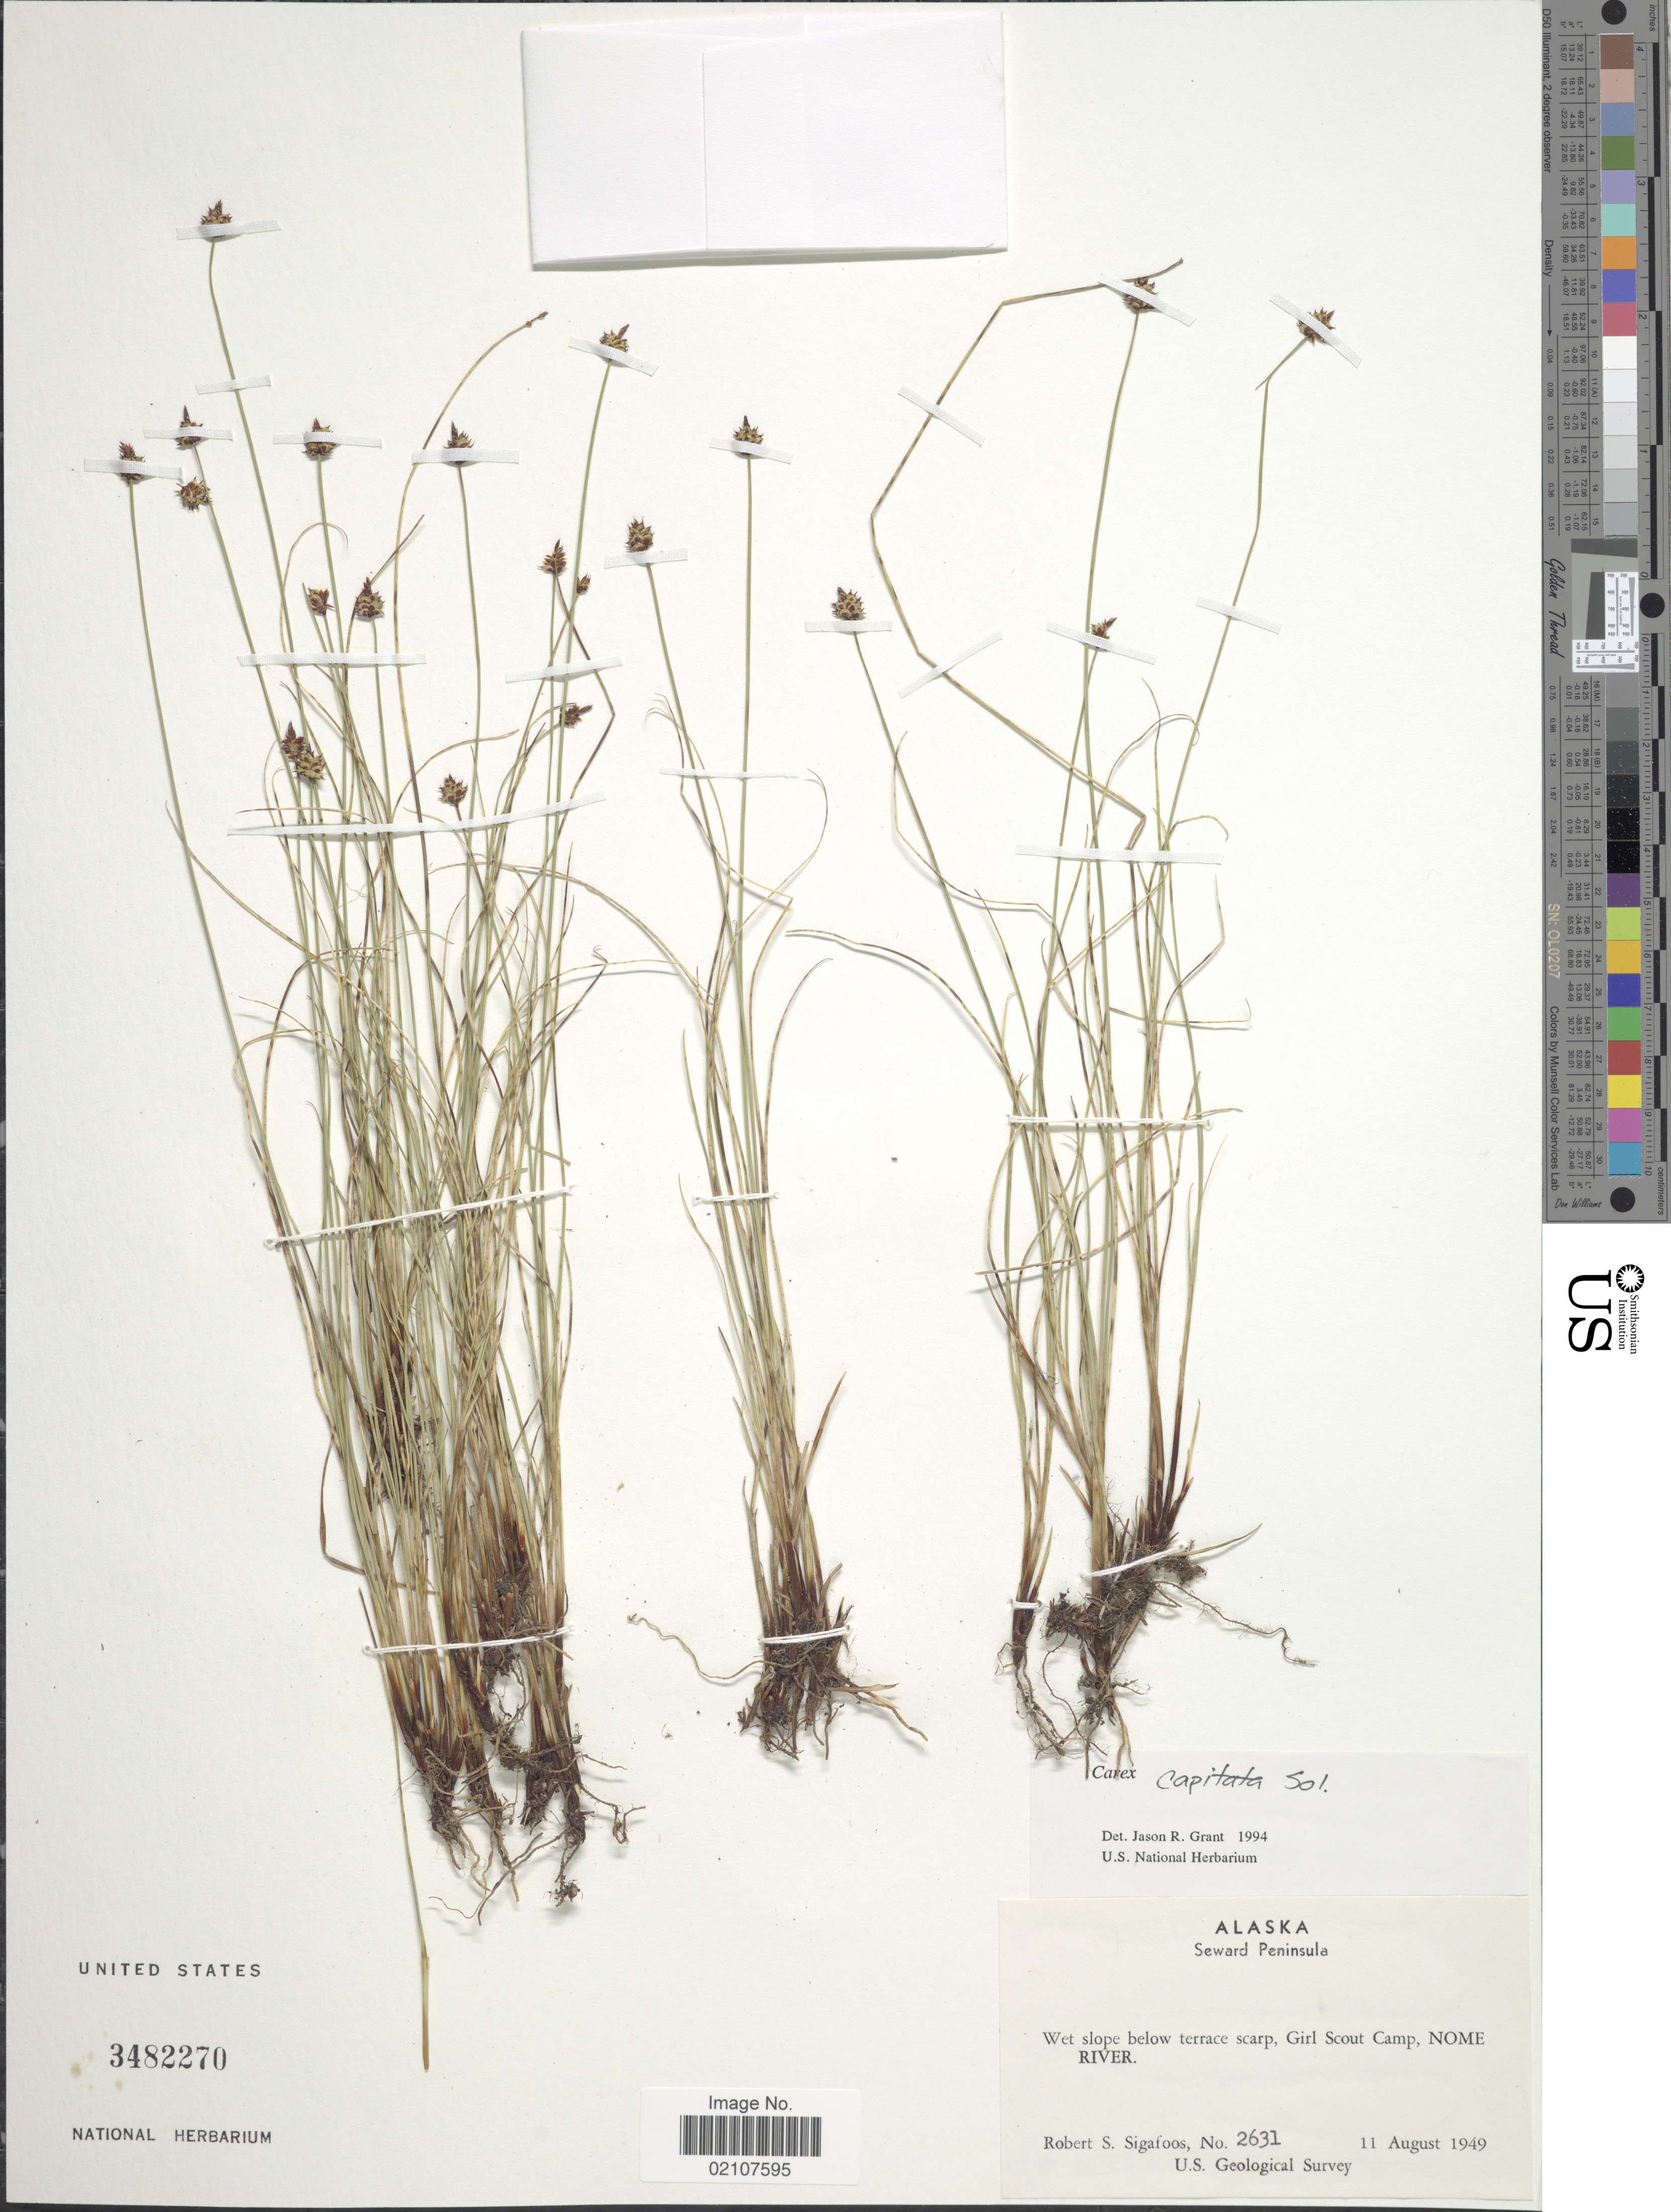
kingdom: Plantae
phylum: Tracheophyta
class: Liliopsida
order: Poales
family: Cyperaceae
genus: Carex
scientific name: Carex capitata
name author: L.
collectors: R. Sigafoos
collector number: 2631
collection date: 1949-08-11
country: United States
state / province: Alaska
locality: Alaska, Seward Peninsula. Wet slope below terrace scarp, Girl Scout Cam, Nome River.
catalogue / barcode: US 3482270